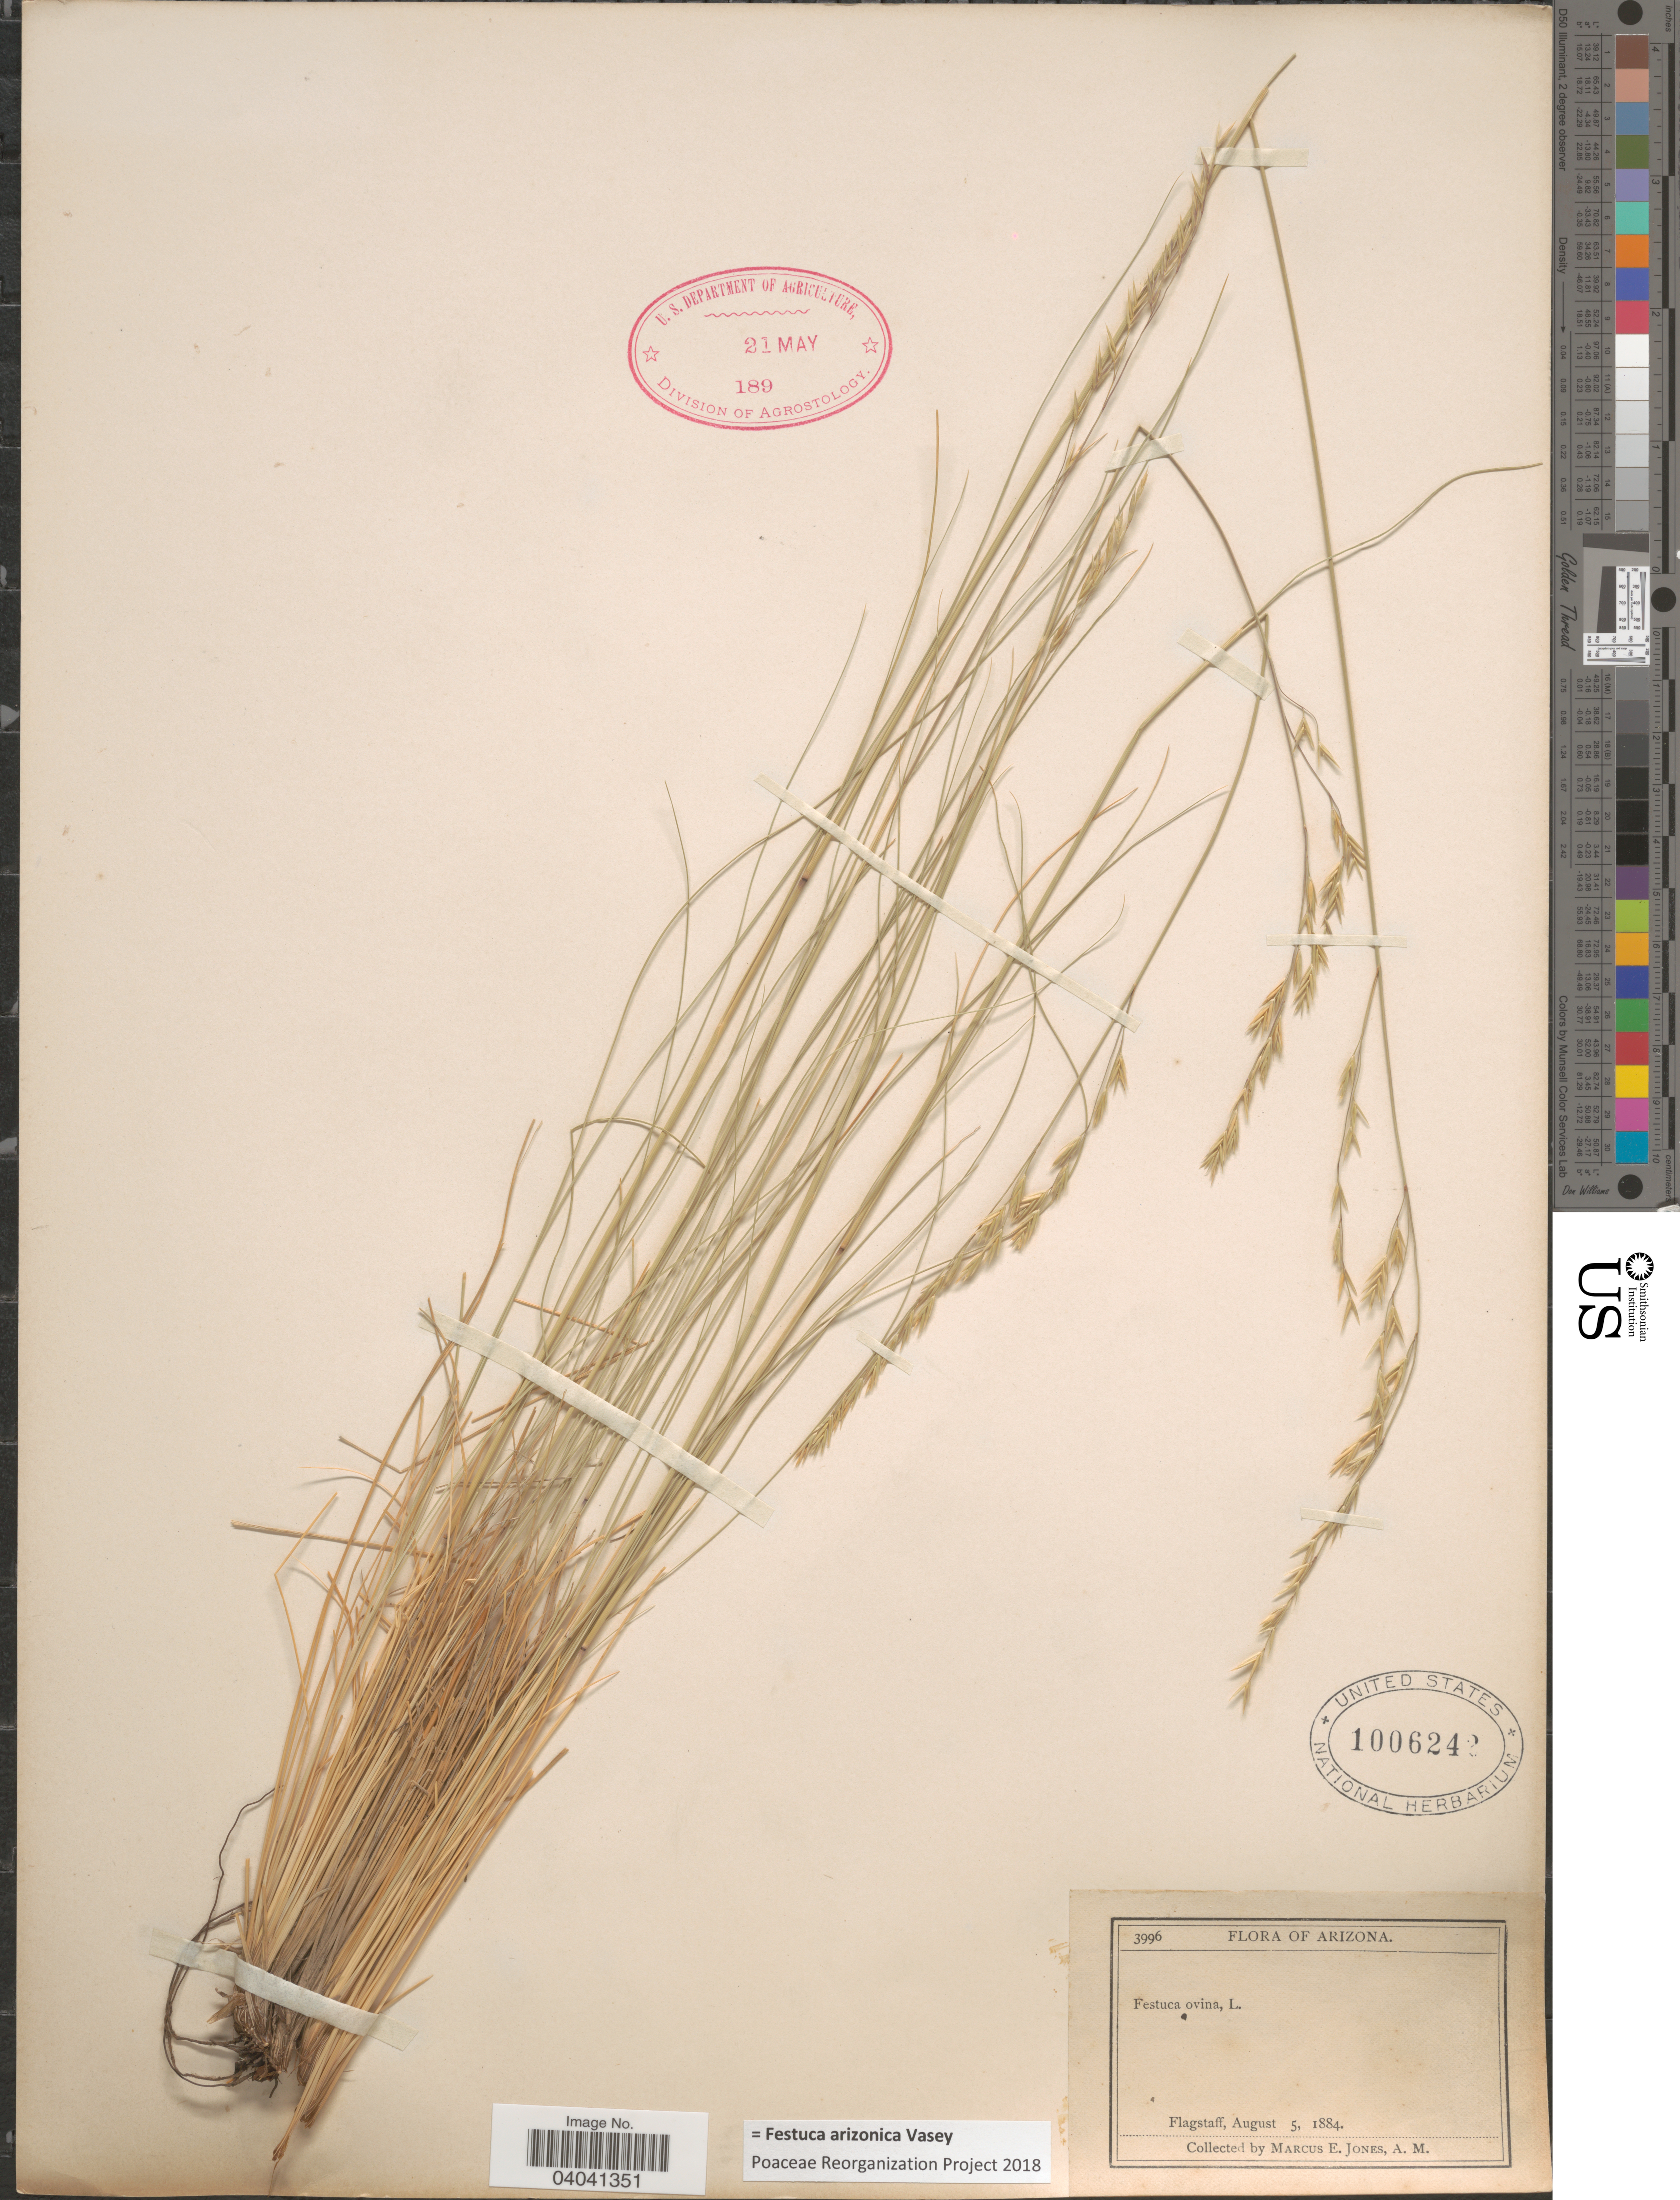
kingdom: Plantae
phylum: Tracheophyta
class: Liliopsida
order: Poales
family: Poaceae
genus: Festuca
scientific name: Festuca arizonica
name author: Vasey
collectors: M. E. Jones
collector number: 3996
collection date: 1884-08-05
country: United States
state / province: Arizona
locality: Flagstaff.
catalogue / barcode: US 1006242